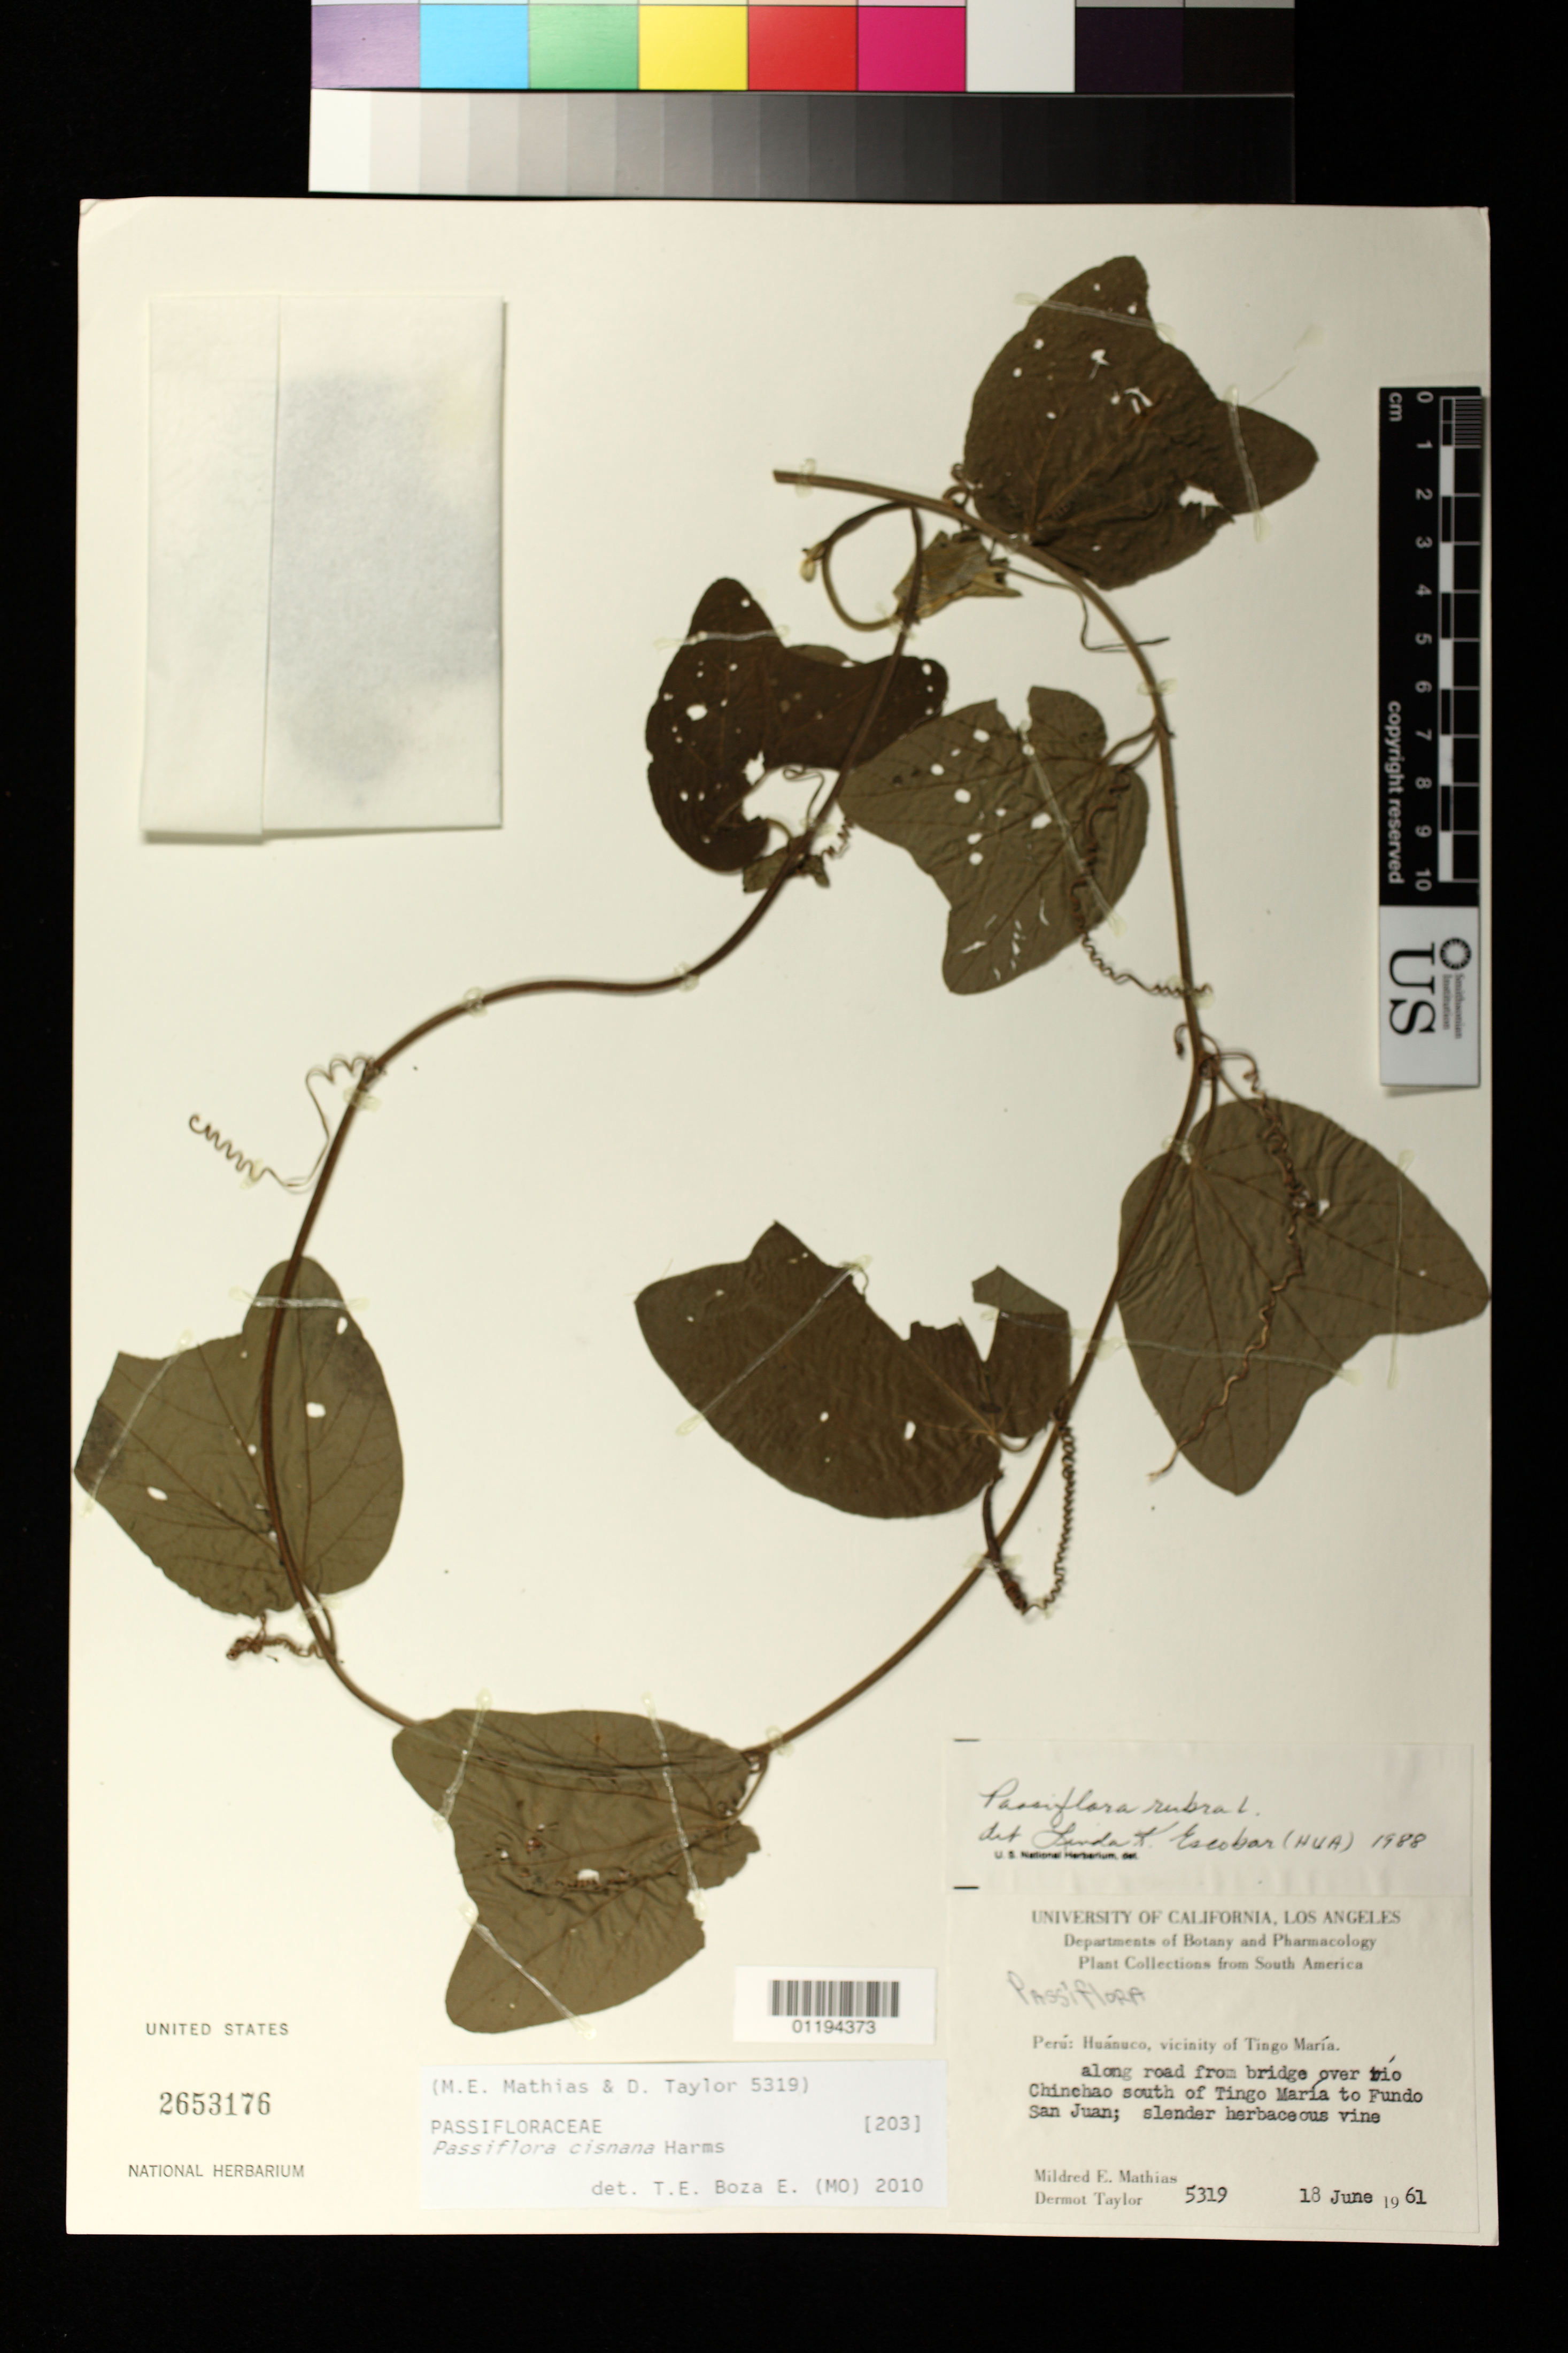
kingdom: Plantae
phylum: Tracheophyta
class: Magnoliopsida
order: Malpighiales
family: Passifloraceae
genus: Passiflora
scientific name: Passiflora cisnana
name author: Harms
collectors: M. E. Mathias & D. Taylor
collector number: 5319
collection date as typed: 18 Jun 1961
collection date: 1961-06-18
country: Peru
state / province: Huánuco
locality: vicinity of Tingo María.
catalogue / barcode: US 2653176